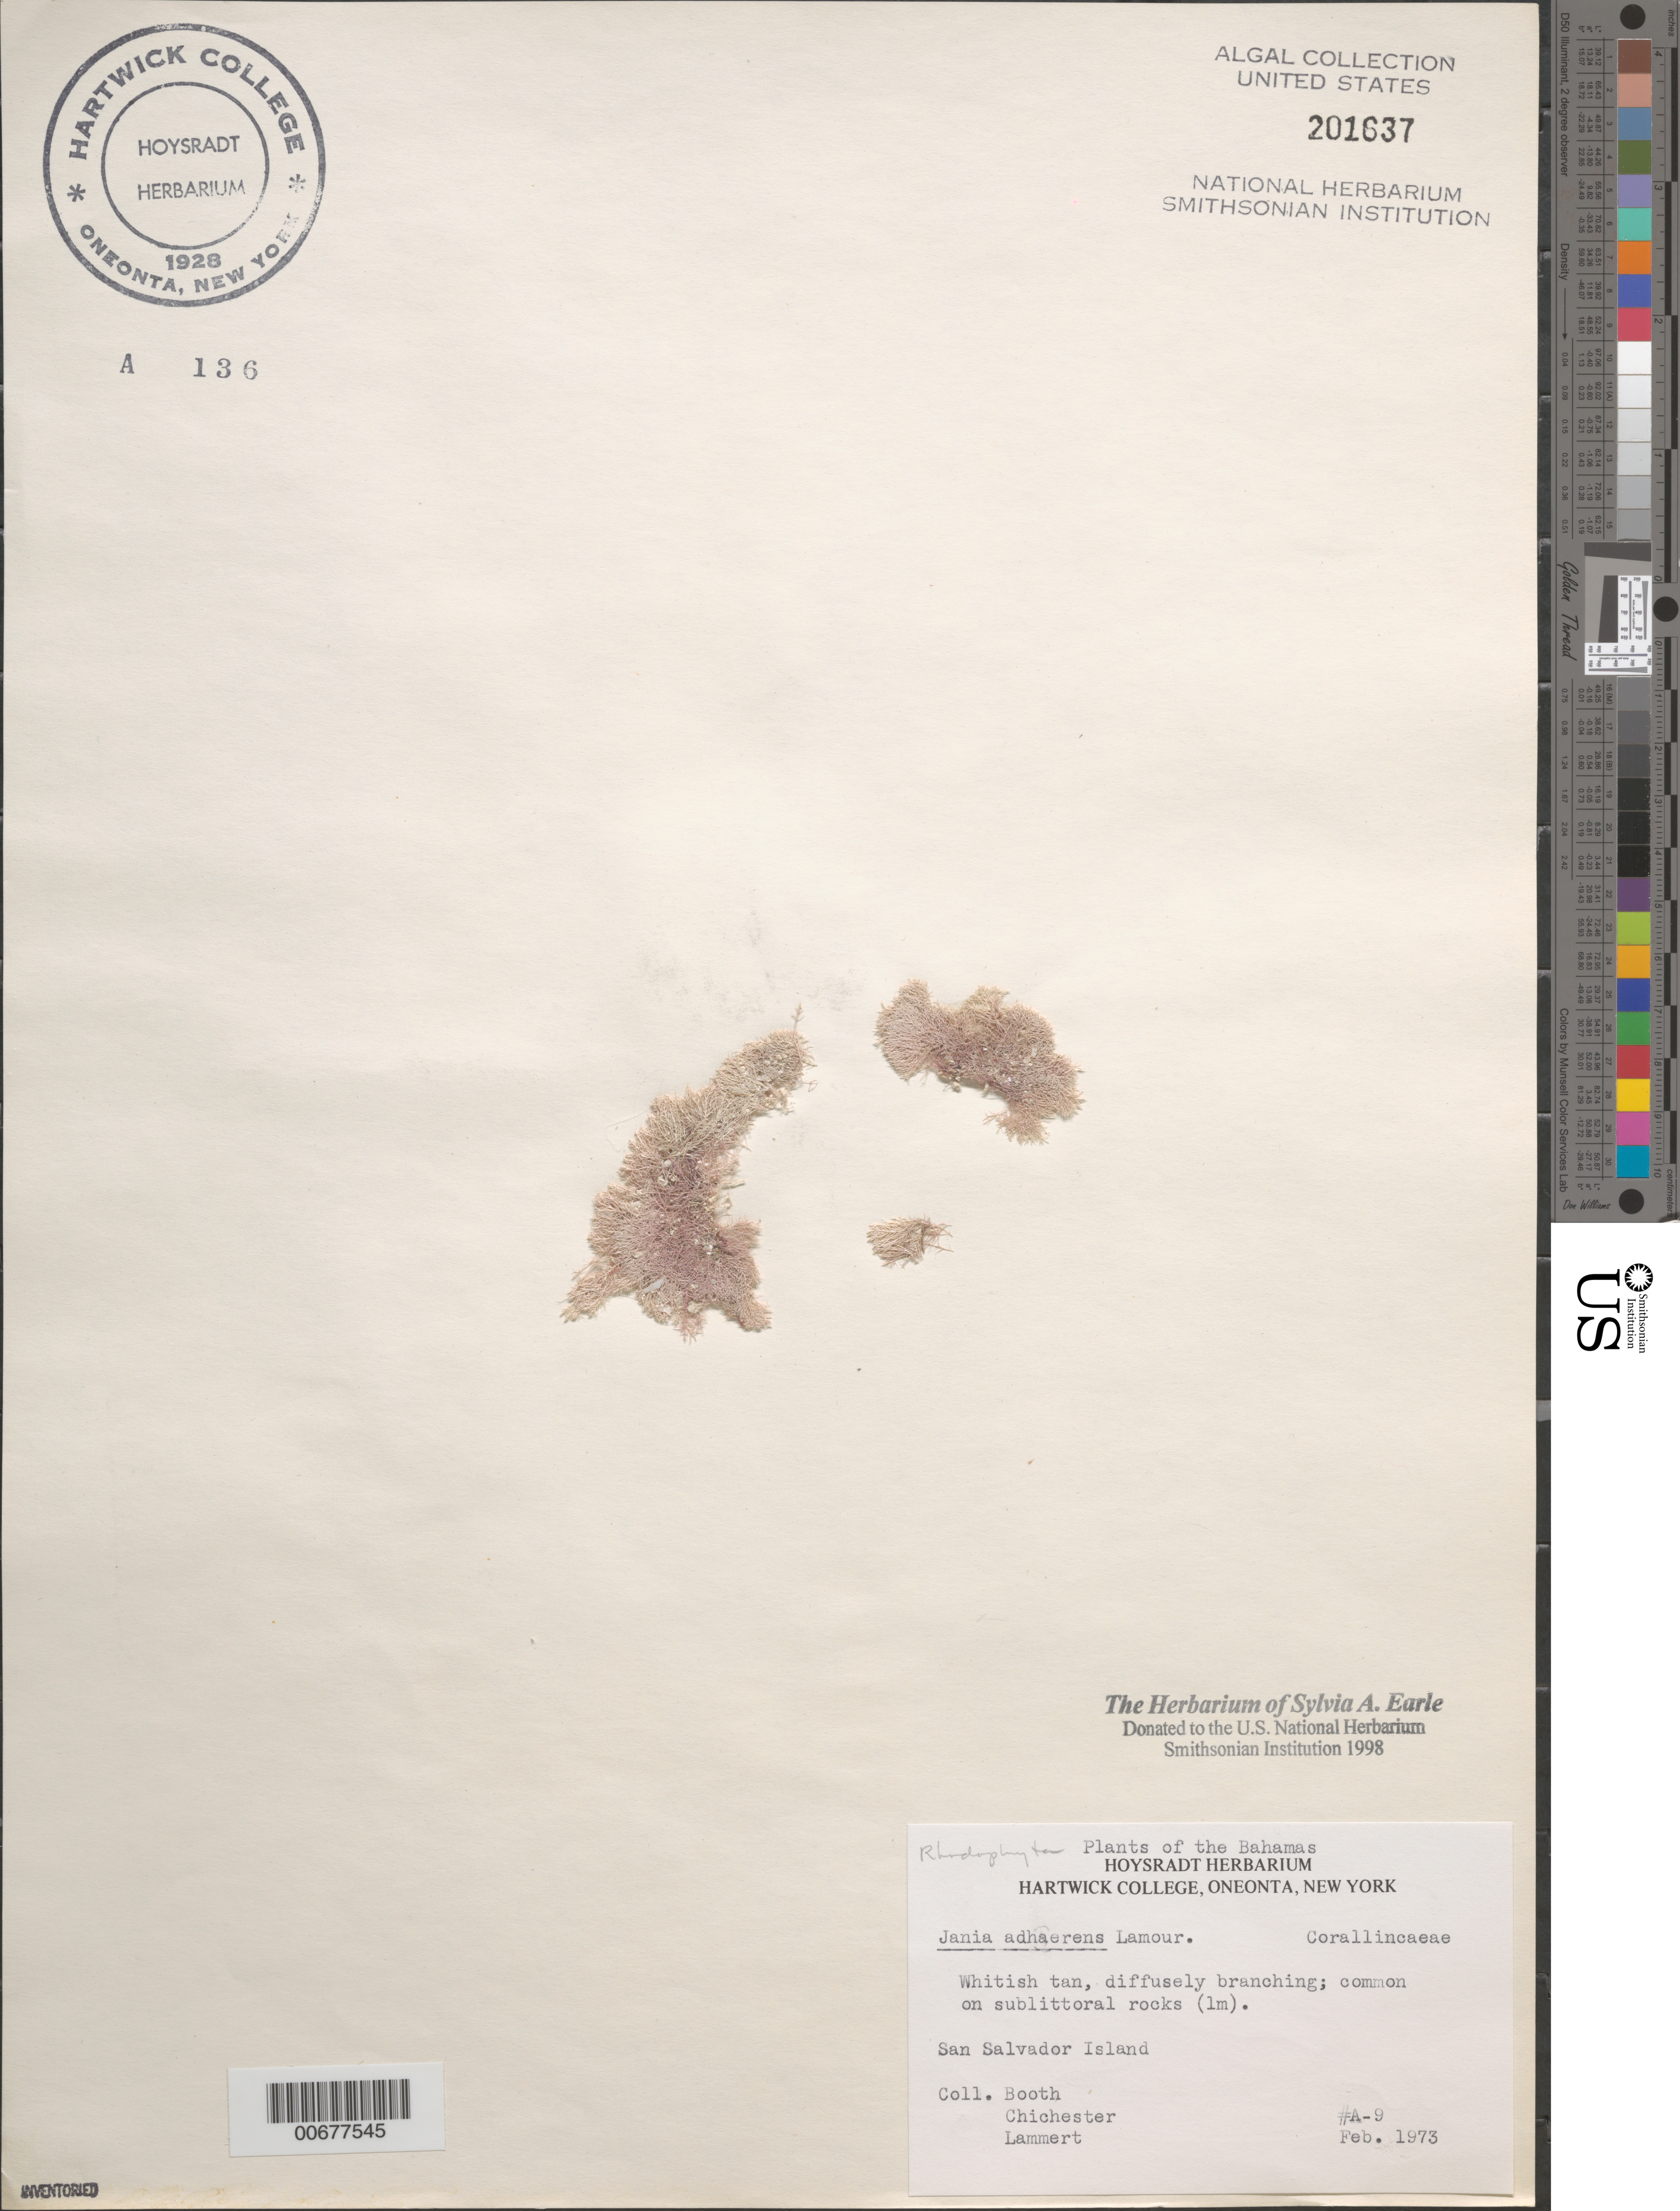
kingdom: Plantae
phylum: Rhodophyta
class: Florideophyceae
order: Corallinales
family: Corallinaceae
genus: Jania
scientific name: Jania pedunculatum var. adhaerens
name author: (J.V.Lamouroux) A.S.Harvey et al.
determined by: Algae name updating Project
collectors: -. Booth, -. Chichester & -. Lammert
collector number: A-9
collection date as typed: Feb 1973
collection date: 1973-02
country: Bahamas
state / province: San Salvador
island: San Salvador Island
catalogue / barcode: US 201637